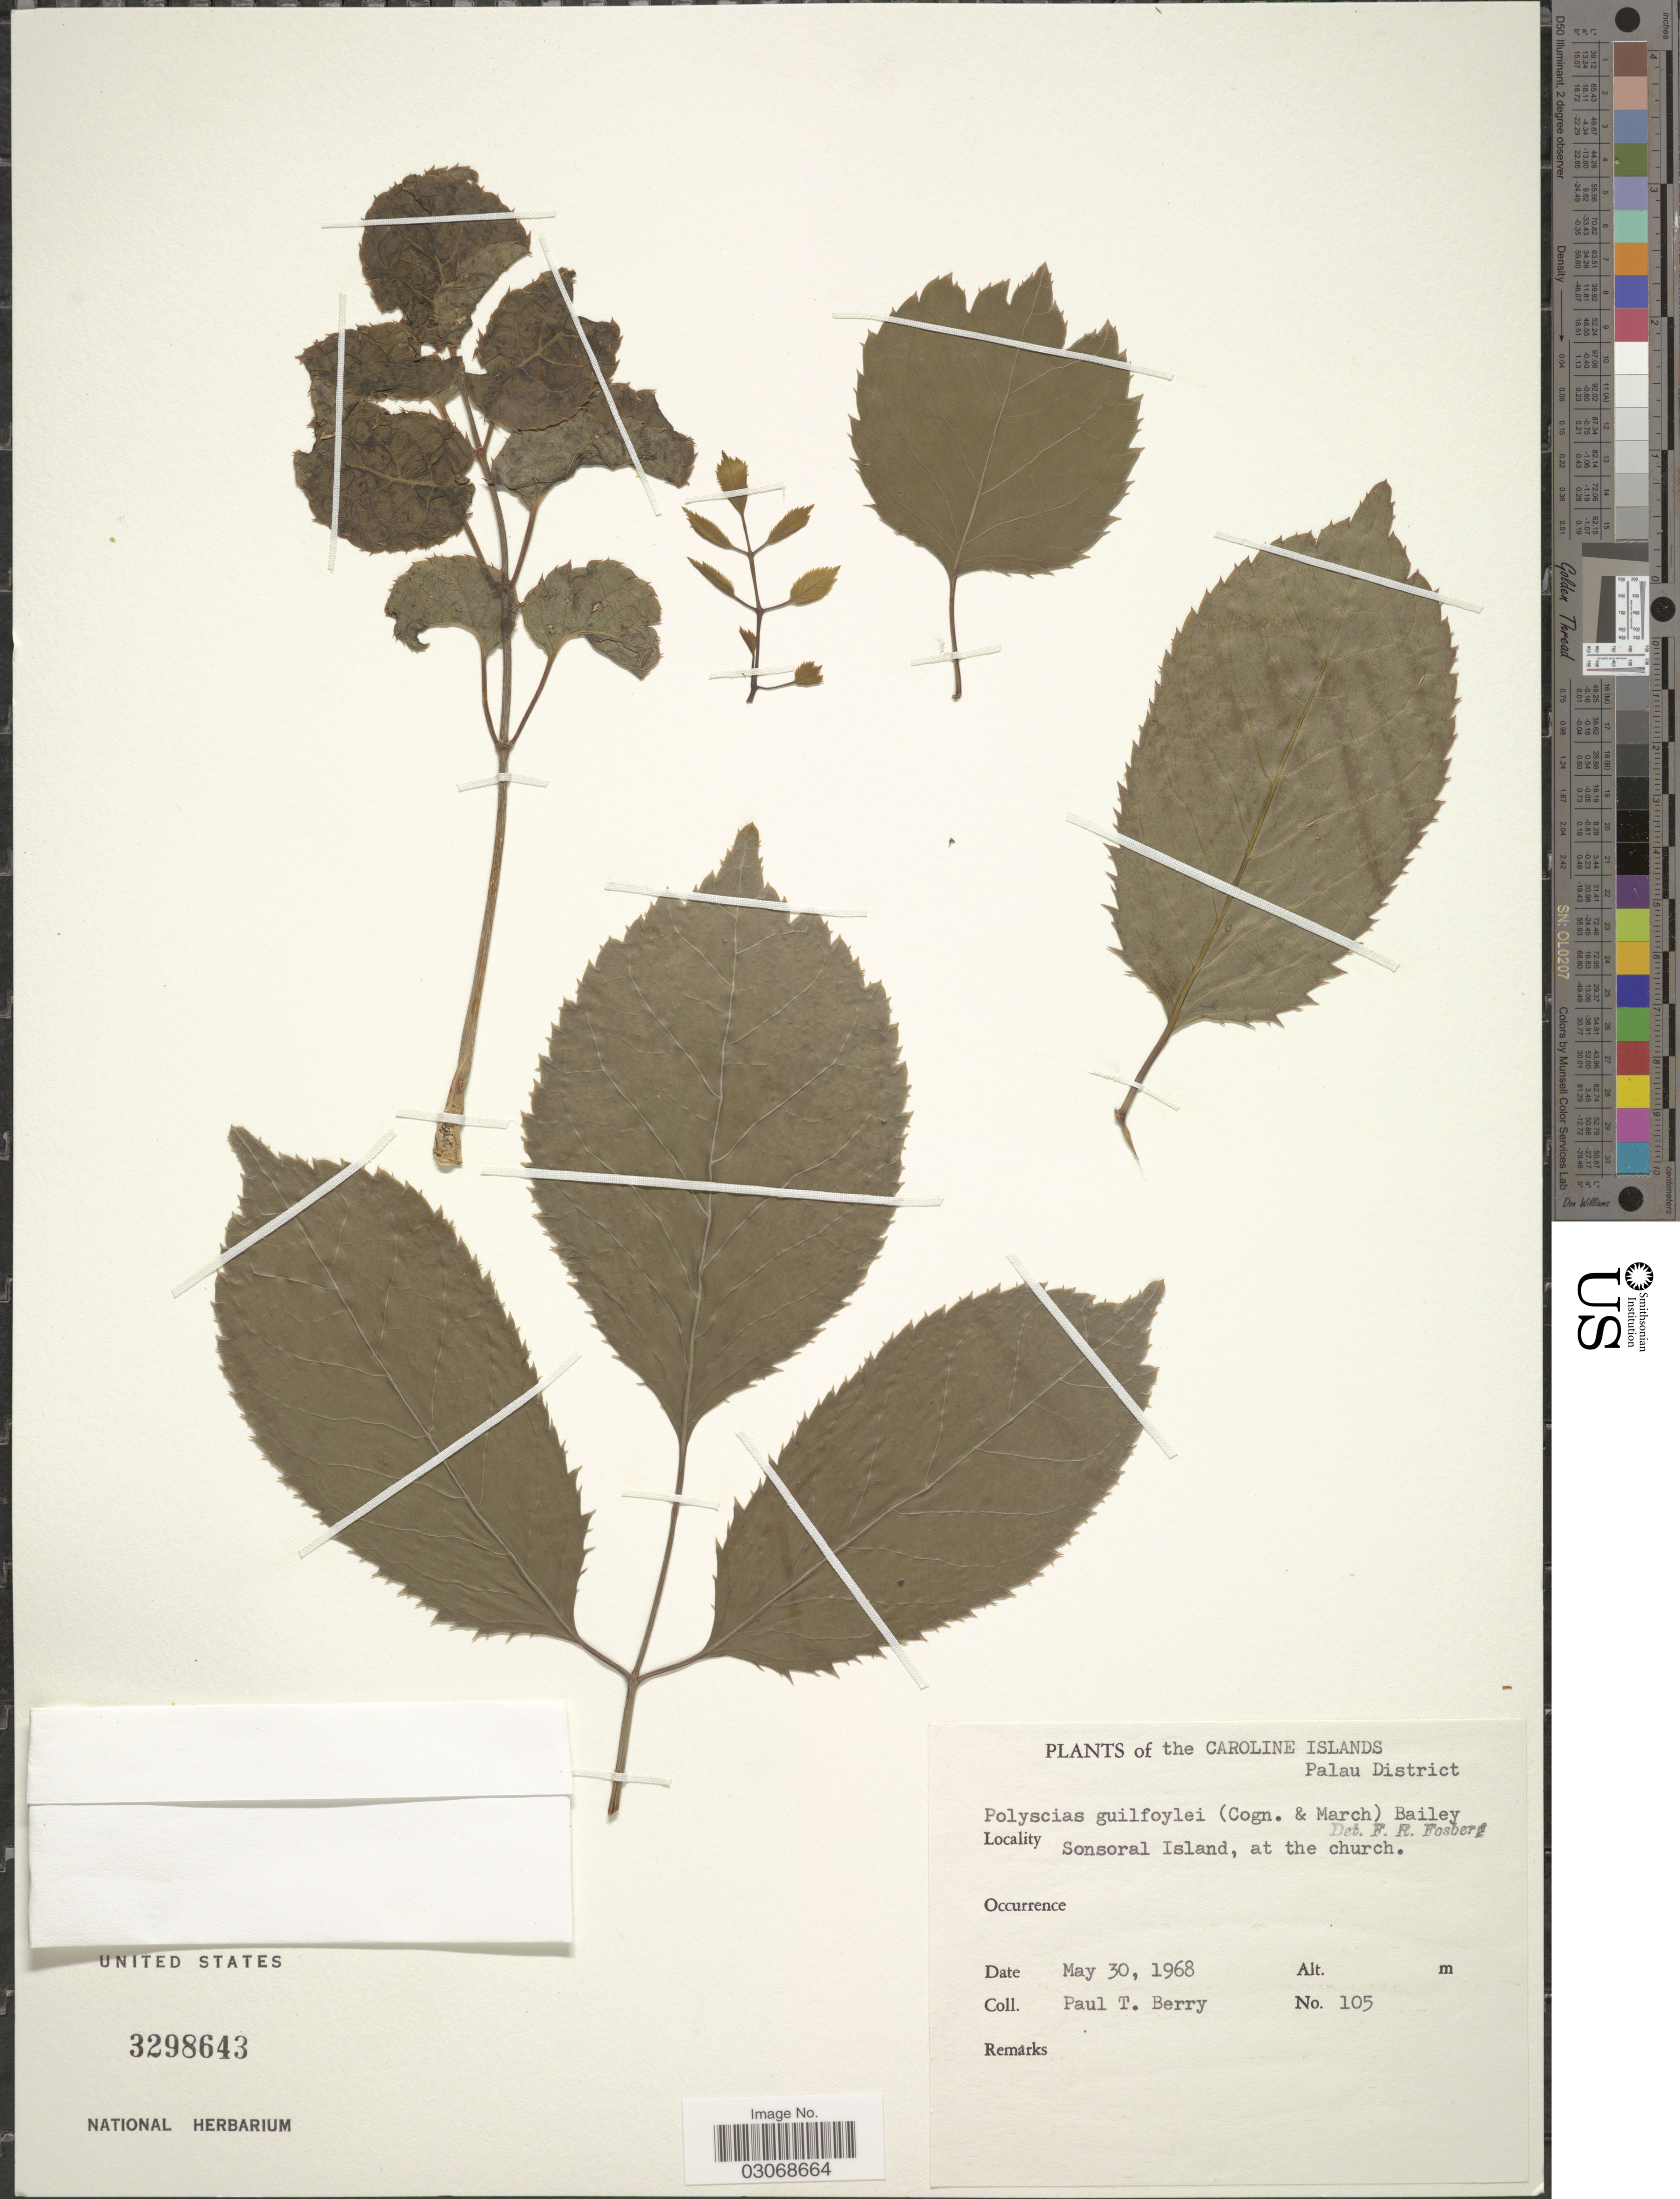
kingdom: Plantae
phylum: Tracheophyta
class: Magnoliopsida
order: Apiales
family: Araliaceae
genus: Polyscias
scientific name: Polyscias guilfoylei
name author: (W. Bull) L.H. Bailey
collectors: P. T. Berry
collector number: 105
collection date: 1968-05-30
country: Palau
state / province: Belau Outliers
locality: The Caroline Islands, Palau District, Sonsoral Island, at the church.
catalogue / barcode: US 3298643